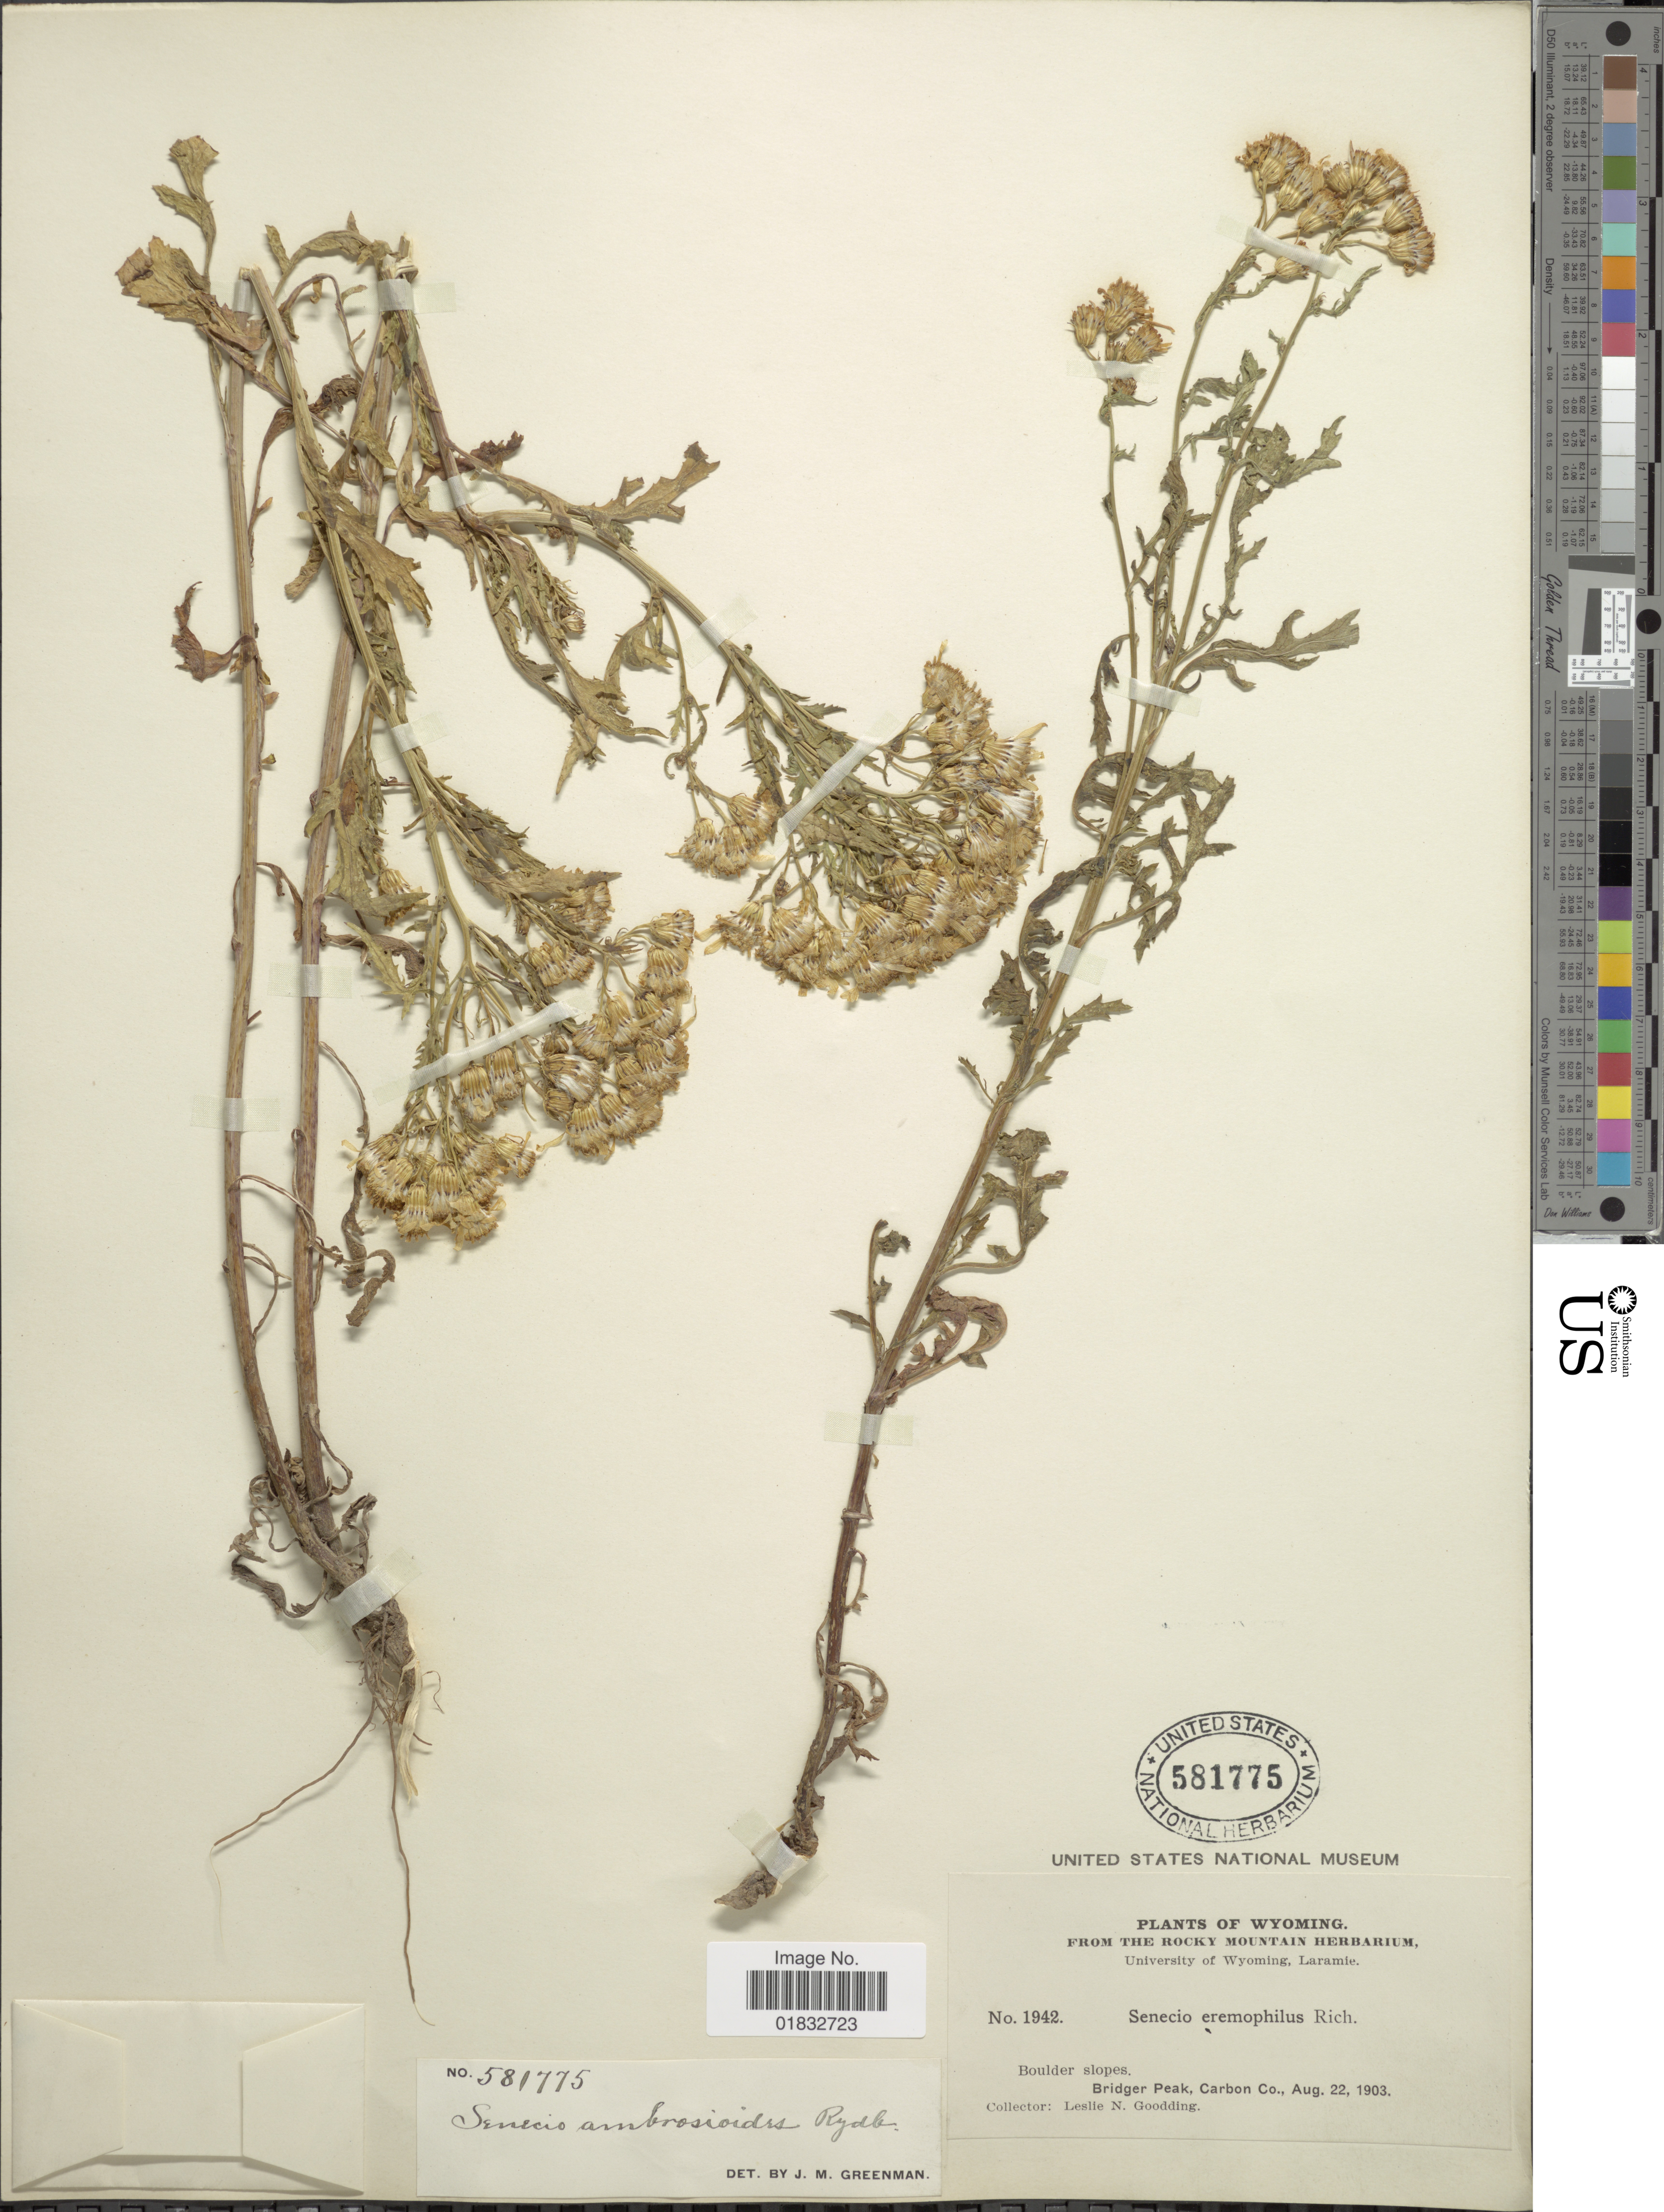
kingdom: Plantae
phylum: Tracheophyta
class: Magnoliopsida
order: Asterales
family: Asteraceae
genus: Senecio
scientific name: Senecio eremophilus var. kingii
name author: (Rydb.) Greenm.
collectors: L. N. Goodding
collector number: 1942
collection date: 1903-08-22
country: United States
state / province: Wyoming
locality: Boulder slopes, bridger Peak, Carbon Co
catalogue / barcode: US 581775